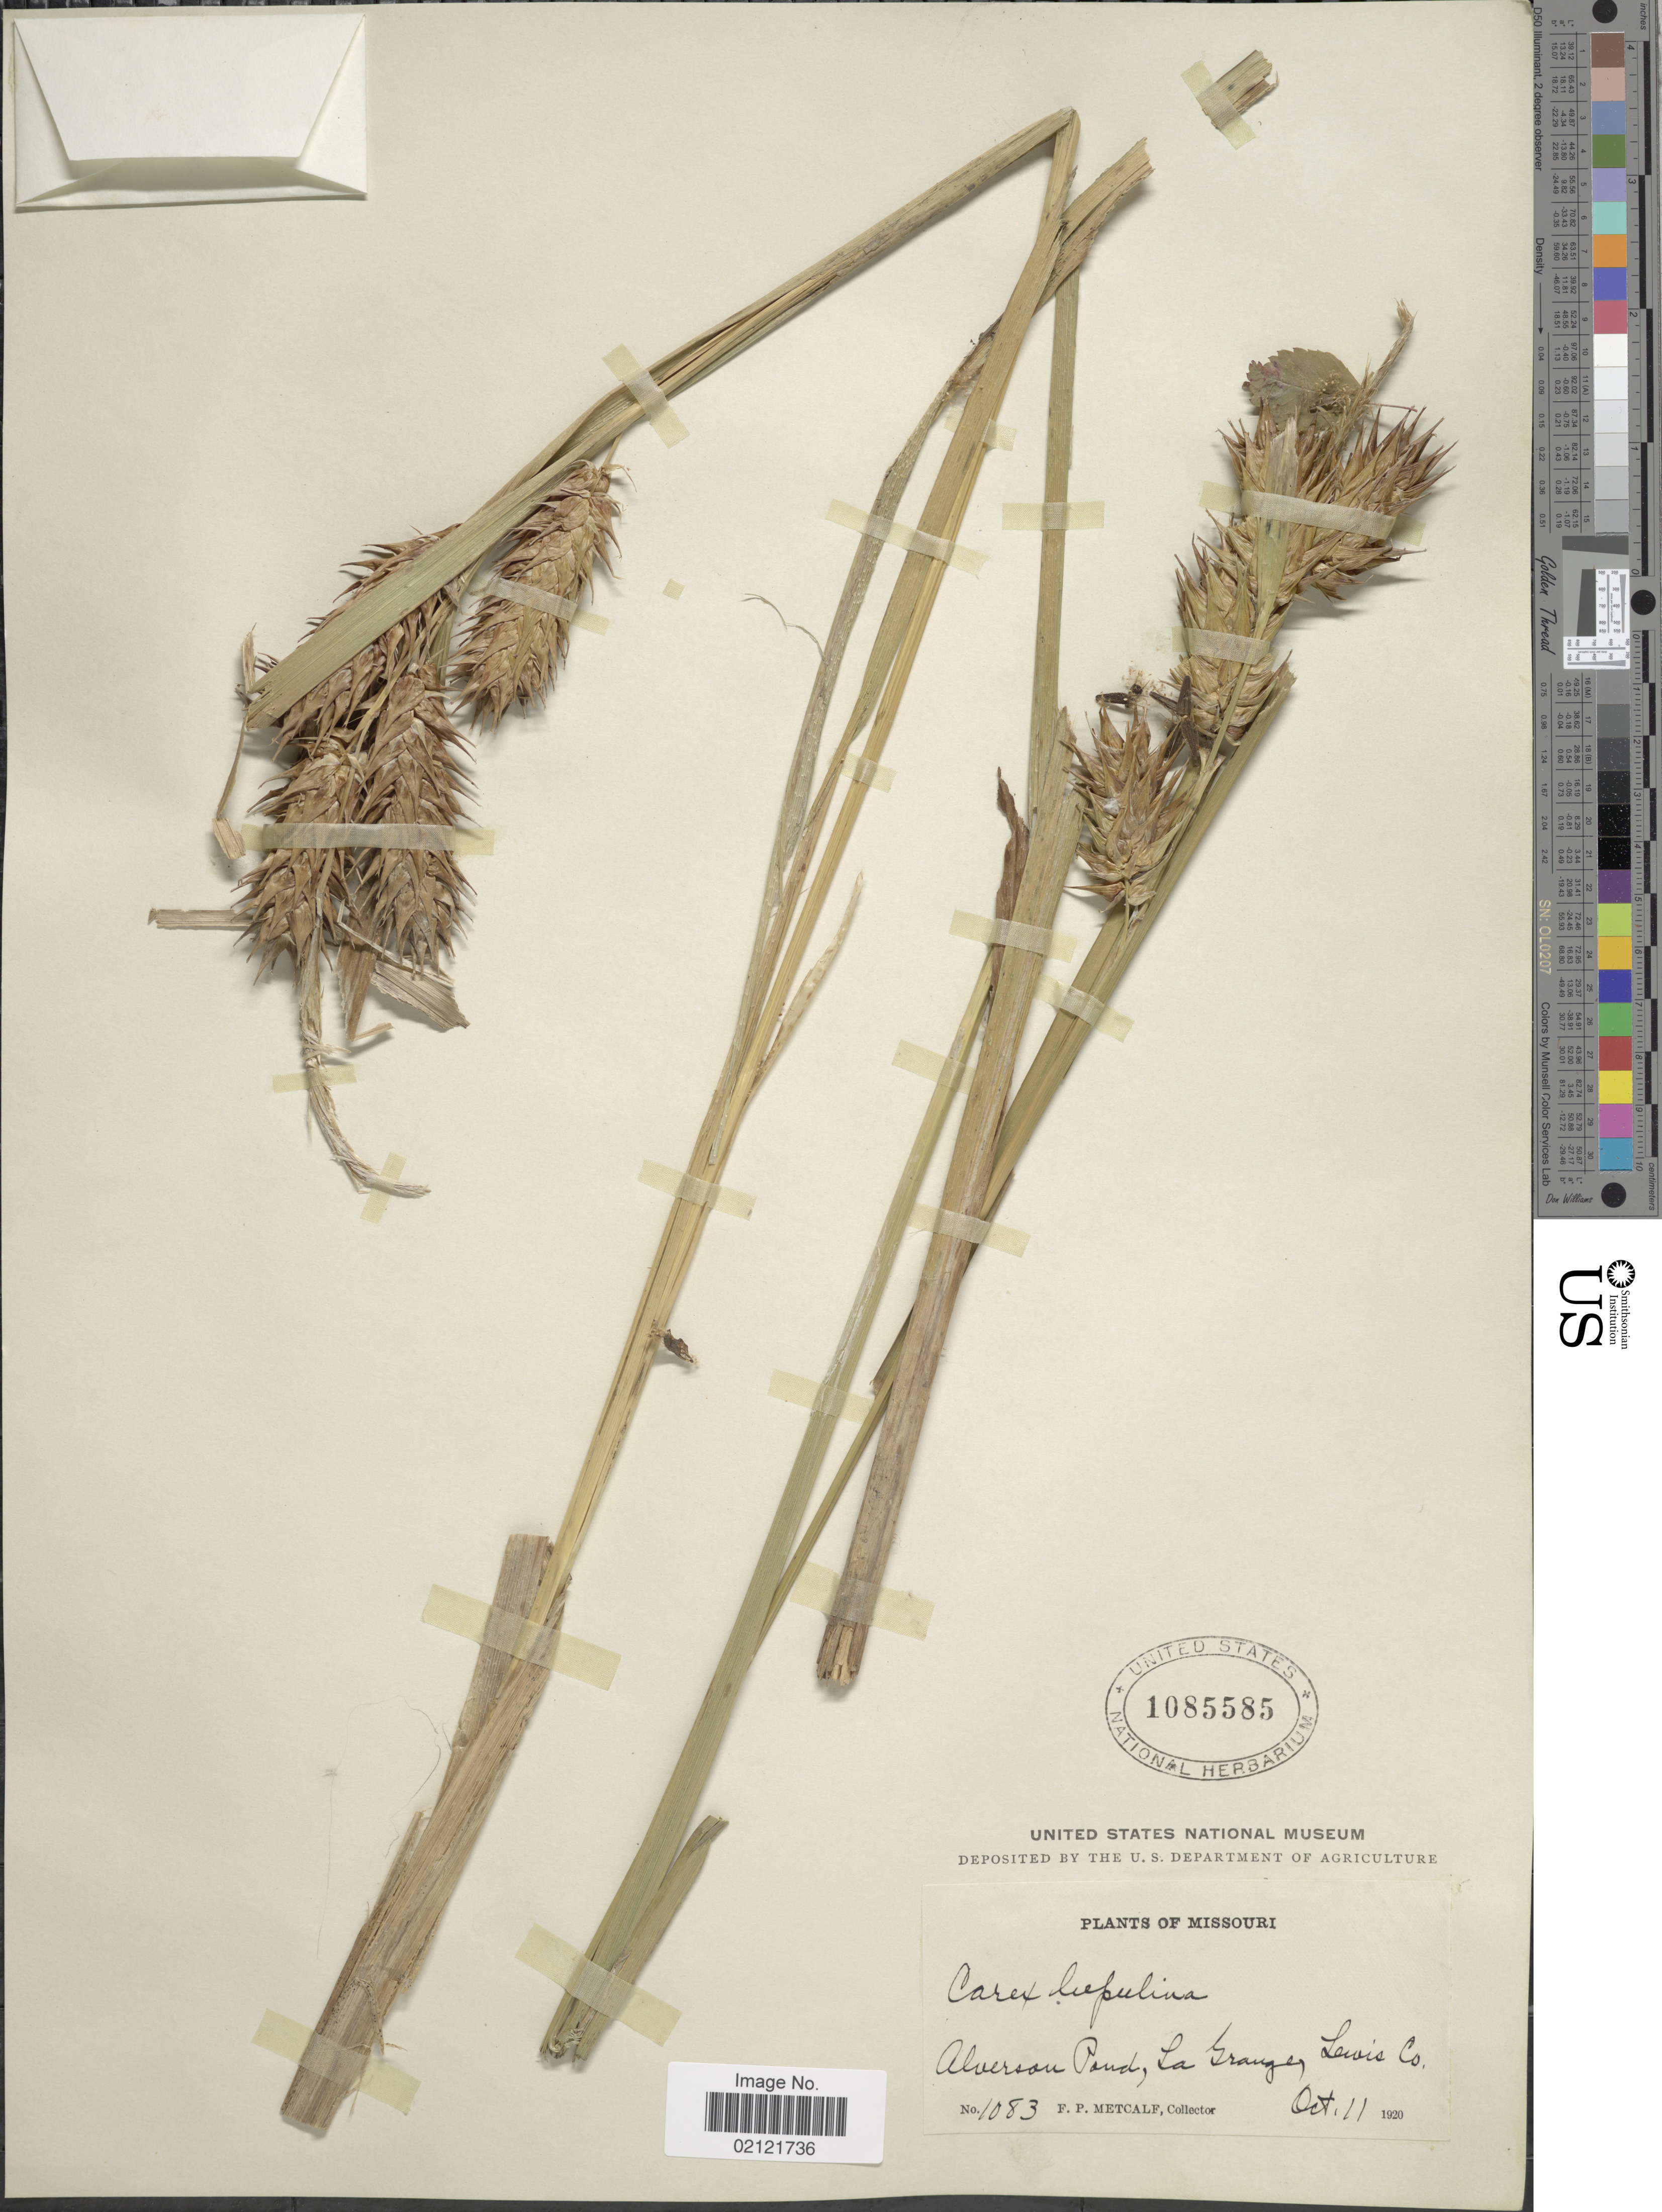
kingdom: Plantae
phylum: Tracheophyta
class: Liliopsida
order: Poales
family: Cyperaceae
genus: Carex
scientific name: Carex lupulina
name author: Muhl. ex Willd.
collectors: F. Metcalf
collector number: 1083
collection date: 1920-10-11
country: United States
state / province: Missouri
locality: Alverson Pond, La Grange, Lewis Co.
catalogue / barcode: US 1085585